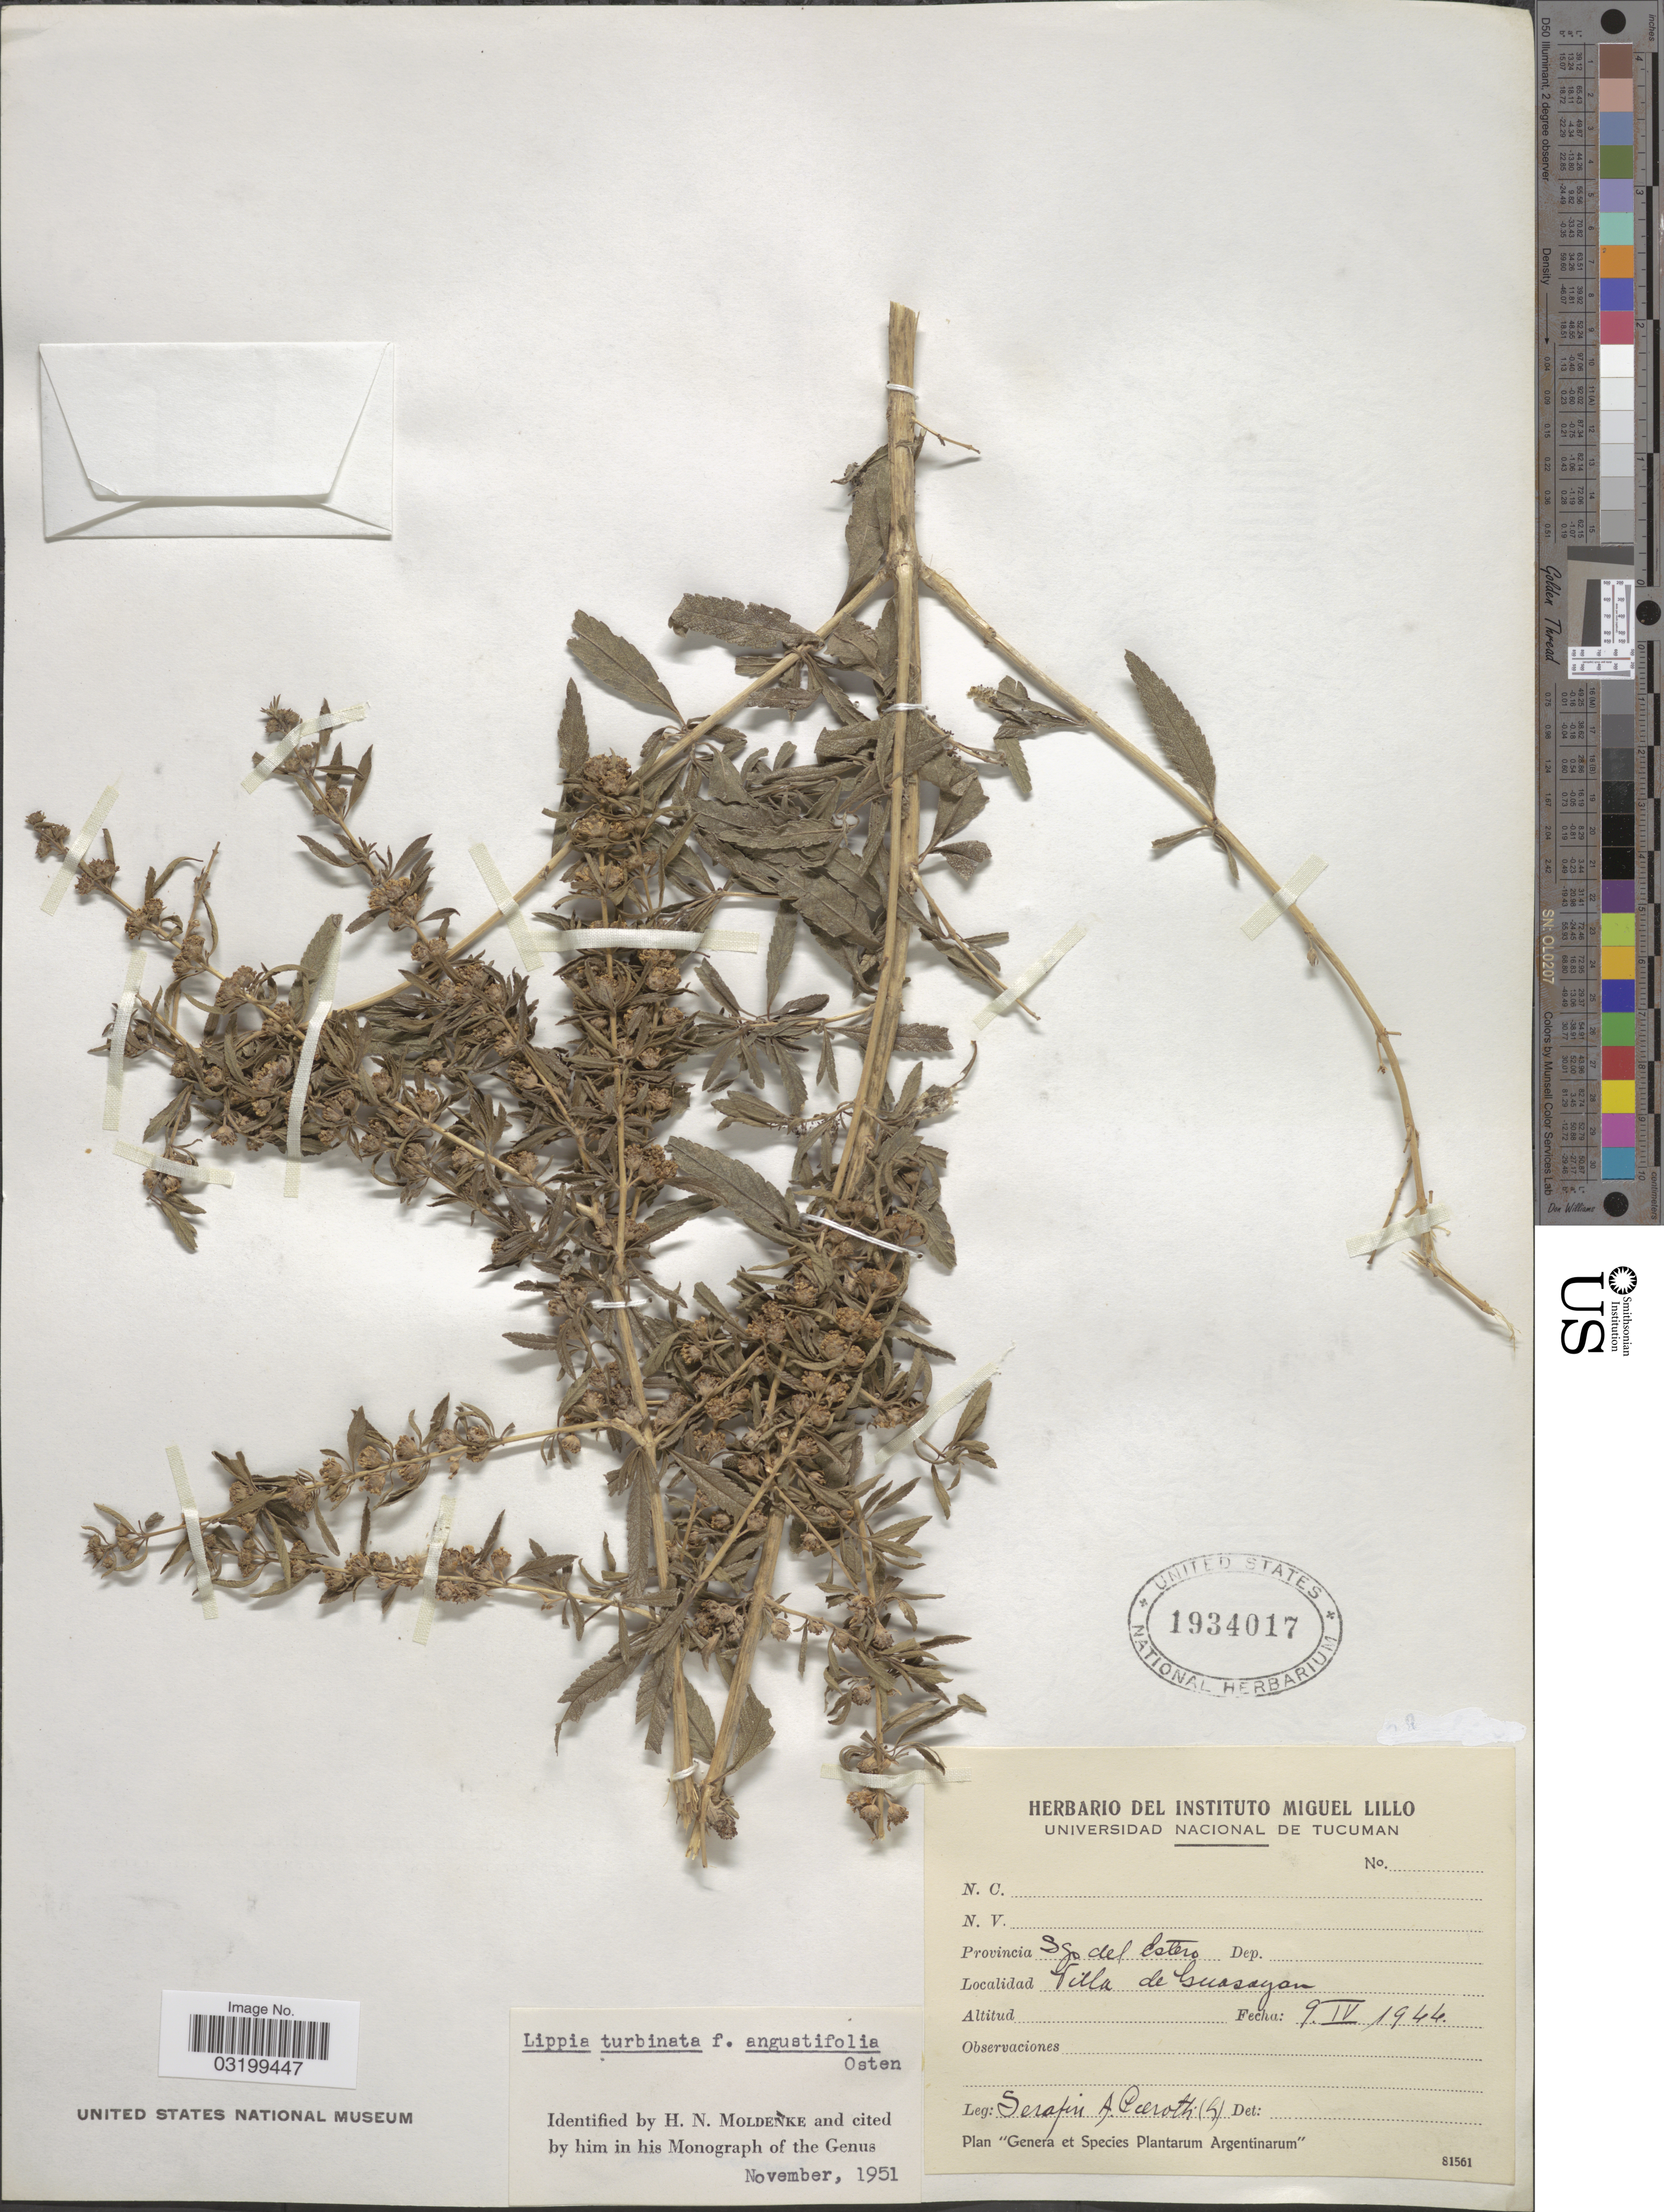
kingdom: Plantae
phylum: Tracheophyta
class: Magnoliopsida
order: Lamiales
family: Verbenaceae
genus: Lippia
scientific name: Lippia turbinata f. angustifolia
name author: Osten ex Moldenke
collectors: S. A. Pierotti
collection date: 1944-04-09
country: Argentina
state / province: Santiago del Estero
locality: Provincia Sgo del Estero. Villa de Guasayan.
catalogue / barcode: US 1934017